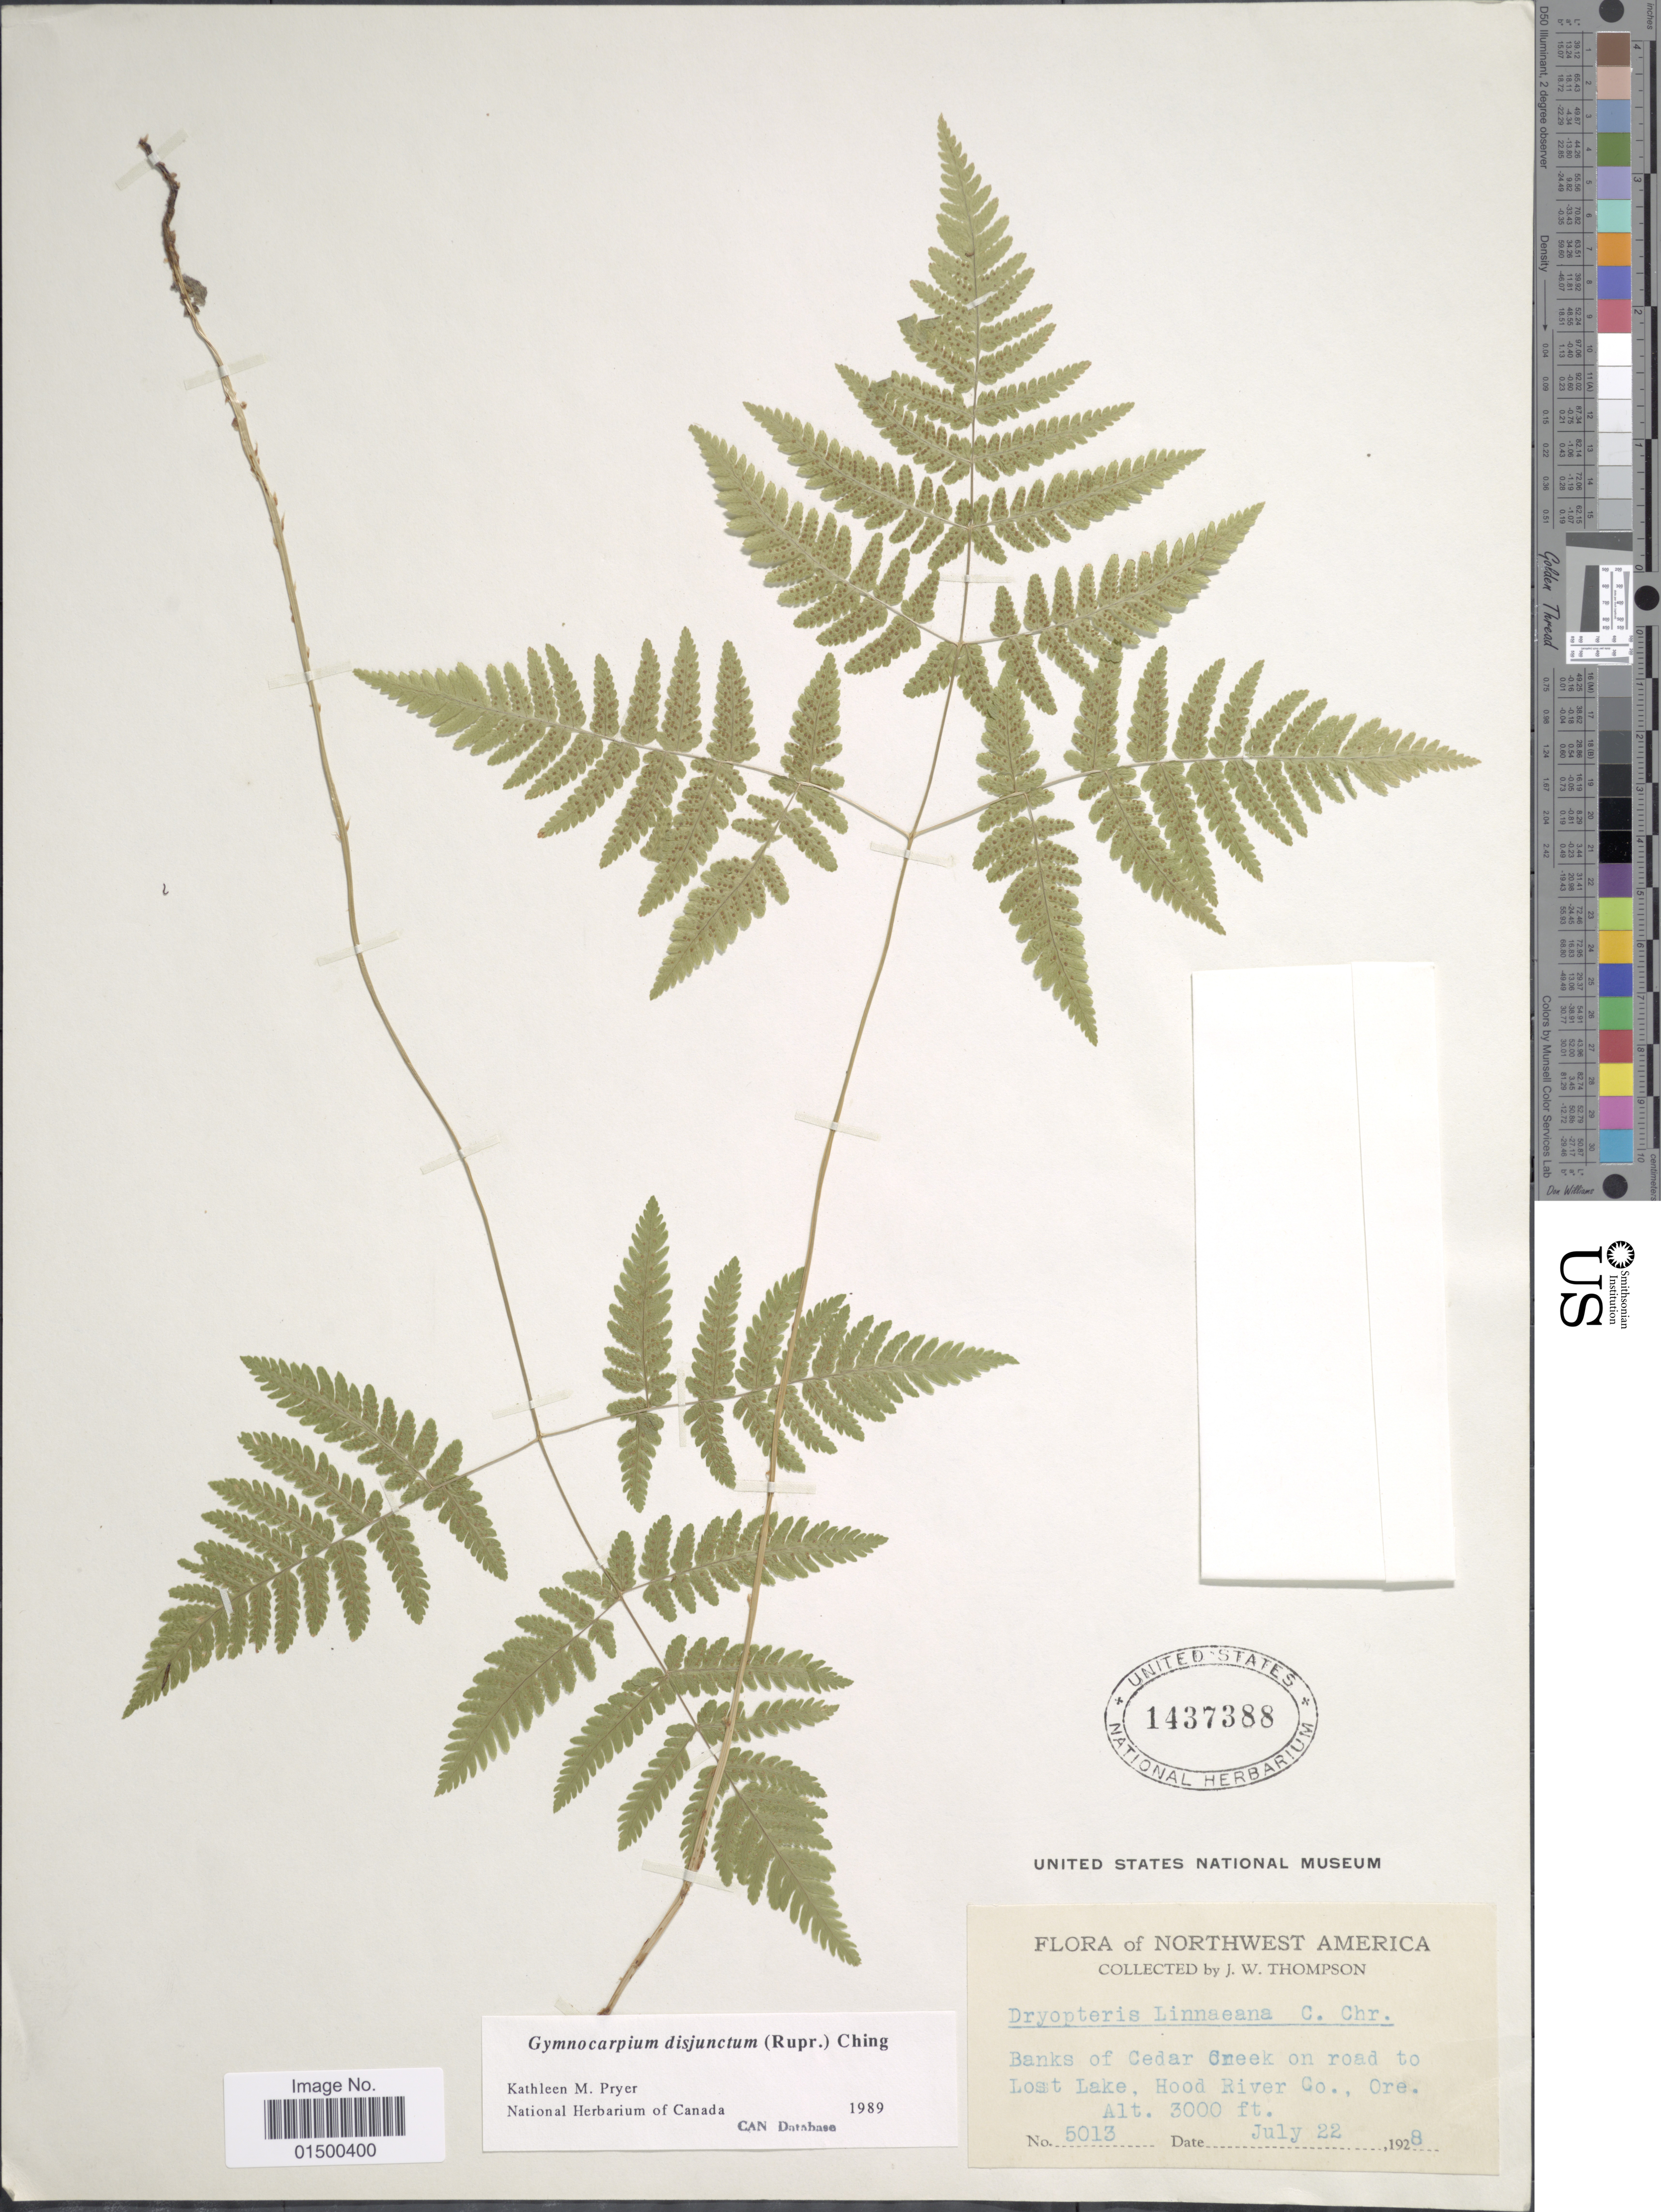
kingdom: Plantae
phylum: Tracheophyta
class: Polypodiopsida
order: Polypodiales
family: Cystopteridaceae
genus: Gymnocarpium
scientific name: Gymnocarpium disjunctum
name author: (Rupr.) Ching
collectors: J. W. Thompson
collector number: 5013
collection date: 1928-07-22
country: United States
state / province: Oregon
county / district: Hood River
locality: Northwest America. Banks of Cedar Creek on road to Lost Lake. Hood River Co., Ore.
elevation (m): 914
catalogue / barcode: US 1437388